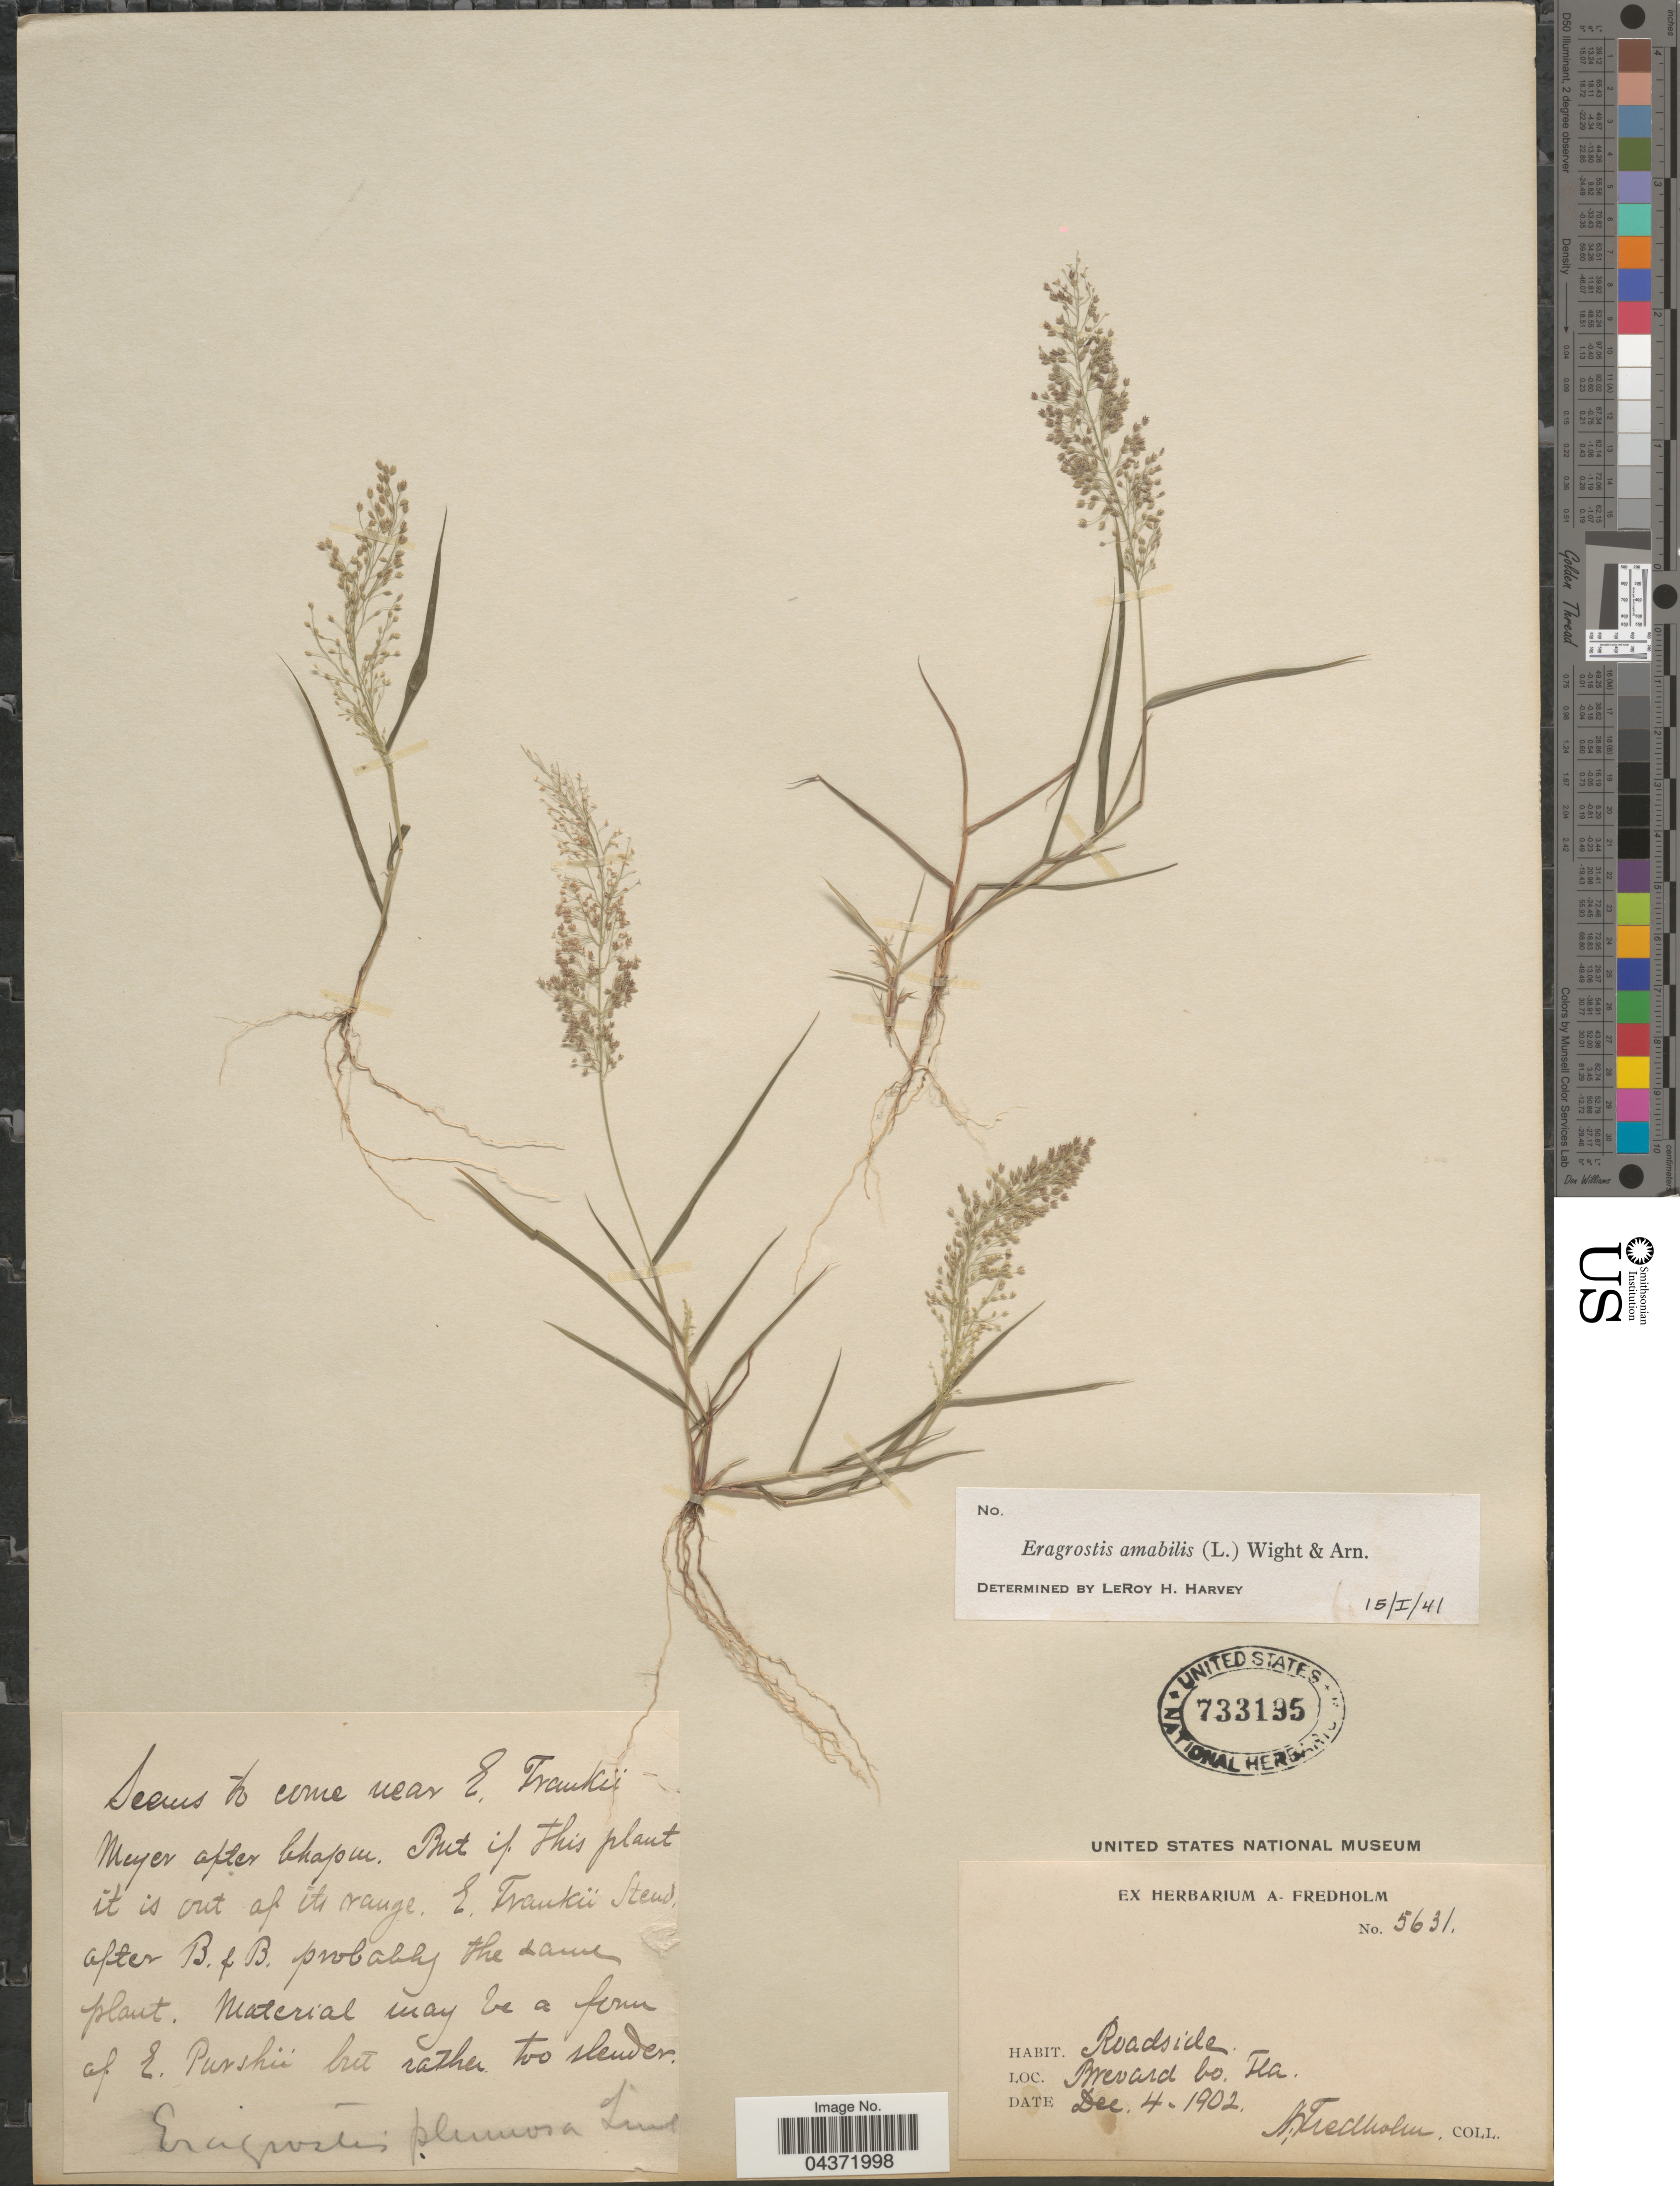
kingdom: Plantae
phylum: Tracheophyta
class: Liliopsida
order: Poales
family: Poaceae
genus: Eragrostis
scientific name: Eragrostis tenella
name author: (L.) P. Beauv. ex Roem. & Schult.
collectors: A. Fredholm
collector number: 5631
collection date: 1902-12-04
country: United States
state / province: Florida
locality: Roadside. Brevard Co.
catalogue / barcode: US 733195